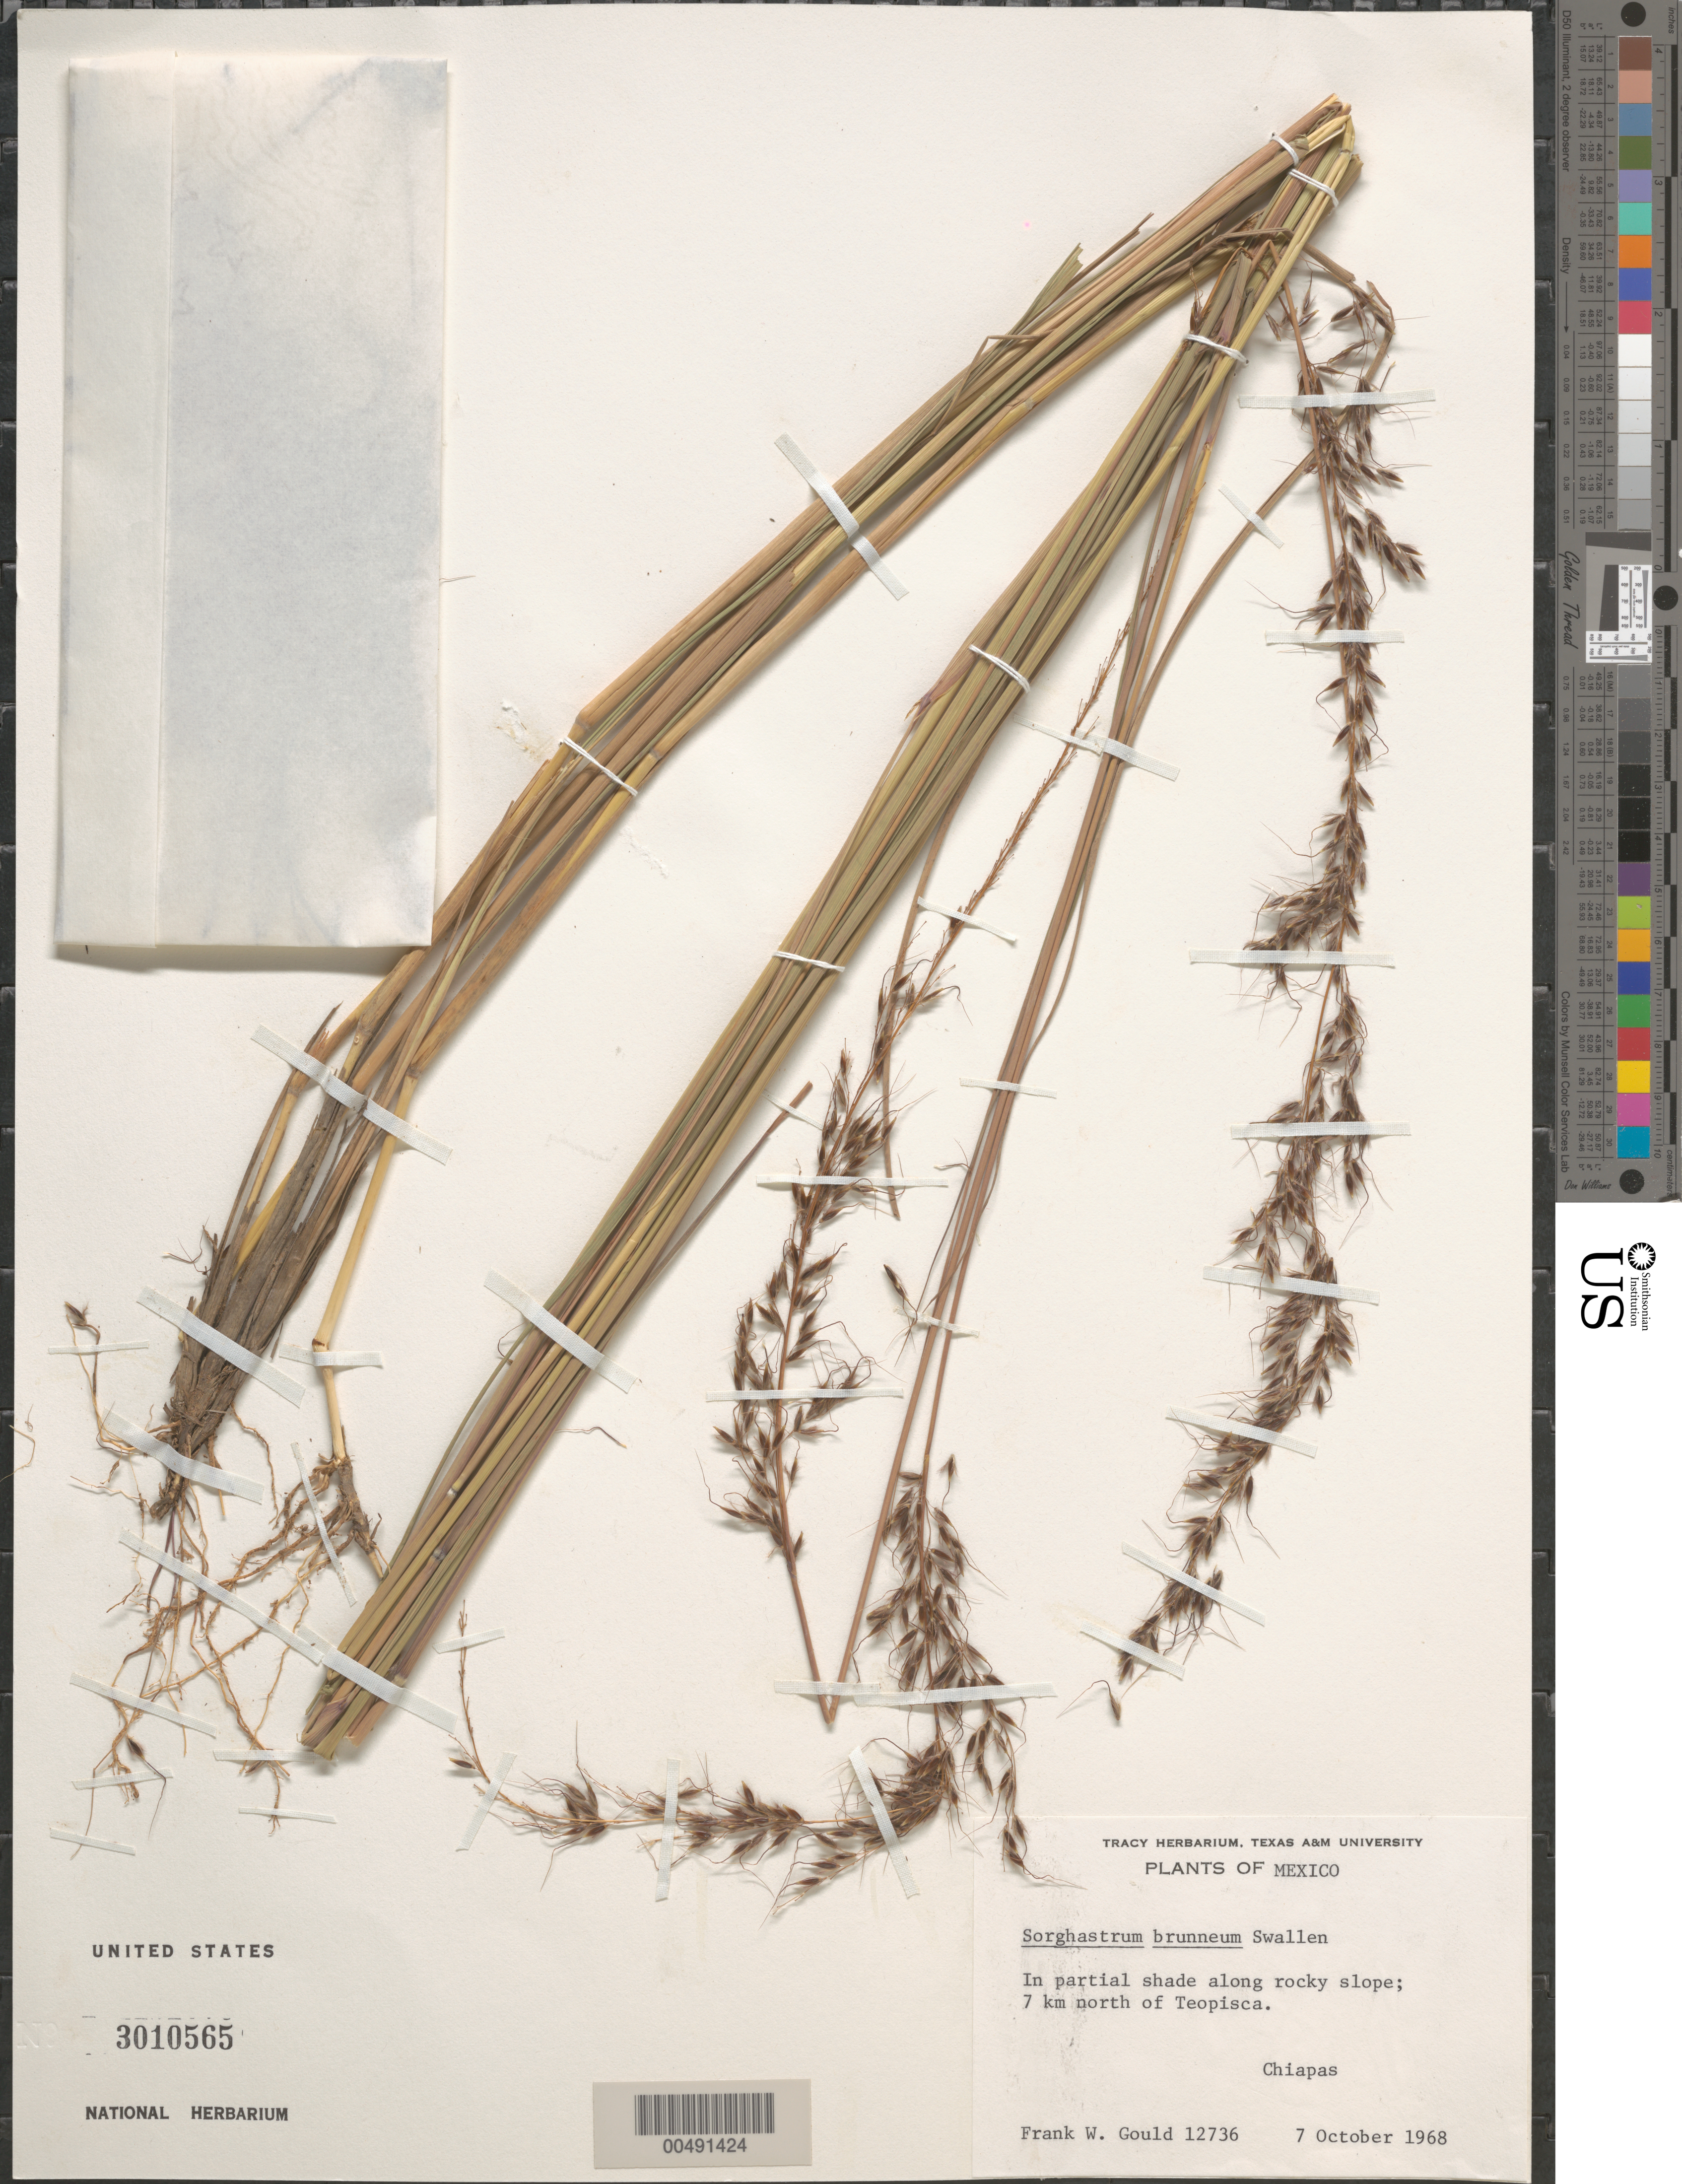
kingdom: Plantae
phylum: Tracheophyta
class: Liliopsida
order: Poales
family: Poaceae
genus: Sorghastrum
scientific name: Sorghastrum brunneum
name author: Swallen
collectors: F. W. Gould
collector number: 12736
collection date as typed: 7 Oct 1968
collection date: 1968-10-07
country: Mexico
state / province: Chiapas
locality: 7 km N of Teopisca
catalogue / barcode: US 3010565